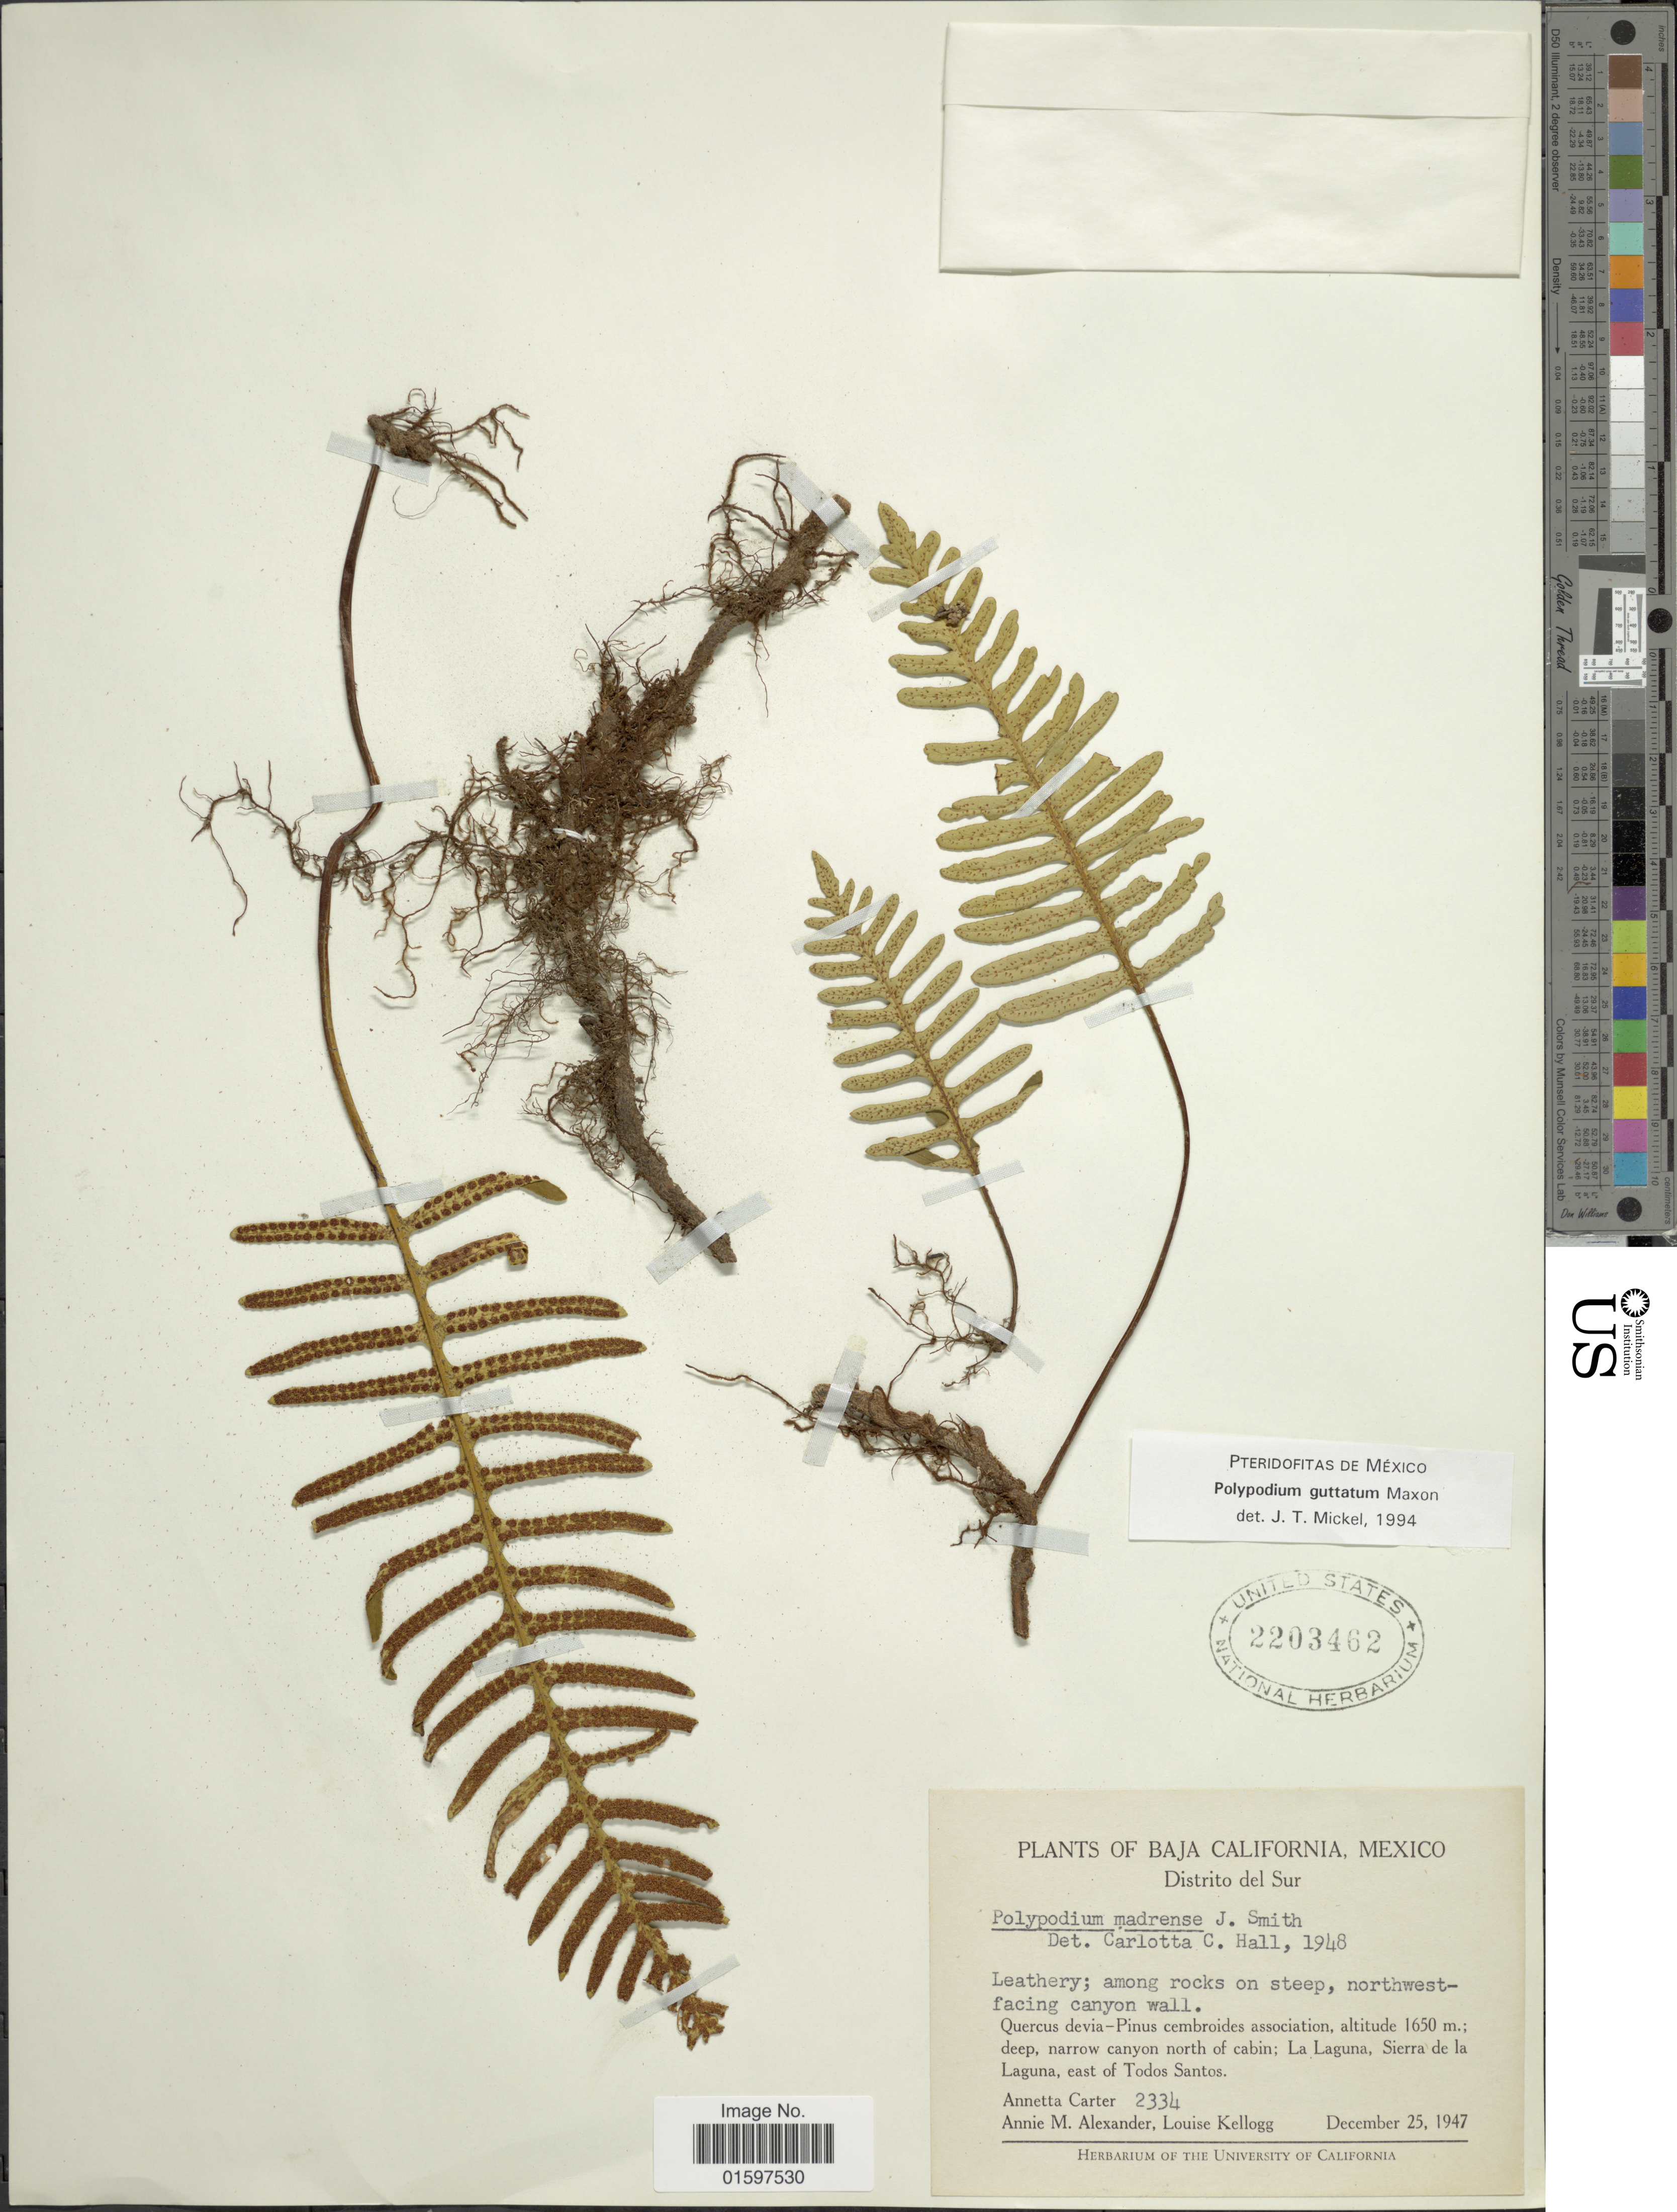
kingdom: Plantae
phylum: Tracheophyta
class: Polypodiopsida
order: Polypodiales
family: Polypodiaceae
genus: Pleopeltis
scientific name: Pleopeltis guttata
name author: (Maxon) E.G. Andrews & Windham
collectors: A. Carter, A. M. Alexander & L. Kellogg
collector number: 2334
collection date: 1947-12-25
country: Mexico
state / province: Baja California Sur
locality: Distrito del Sur, leathery; among rocks on steep, northwest-facing canyon wall, narrow canyon north of cabin; La Laguna, Sierra de la Laguna, east of Todos Santos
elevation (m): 1650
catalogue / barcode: US 2203462